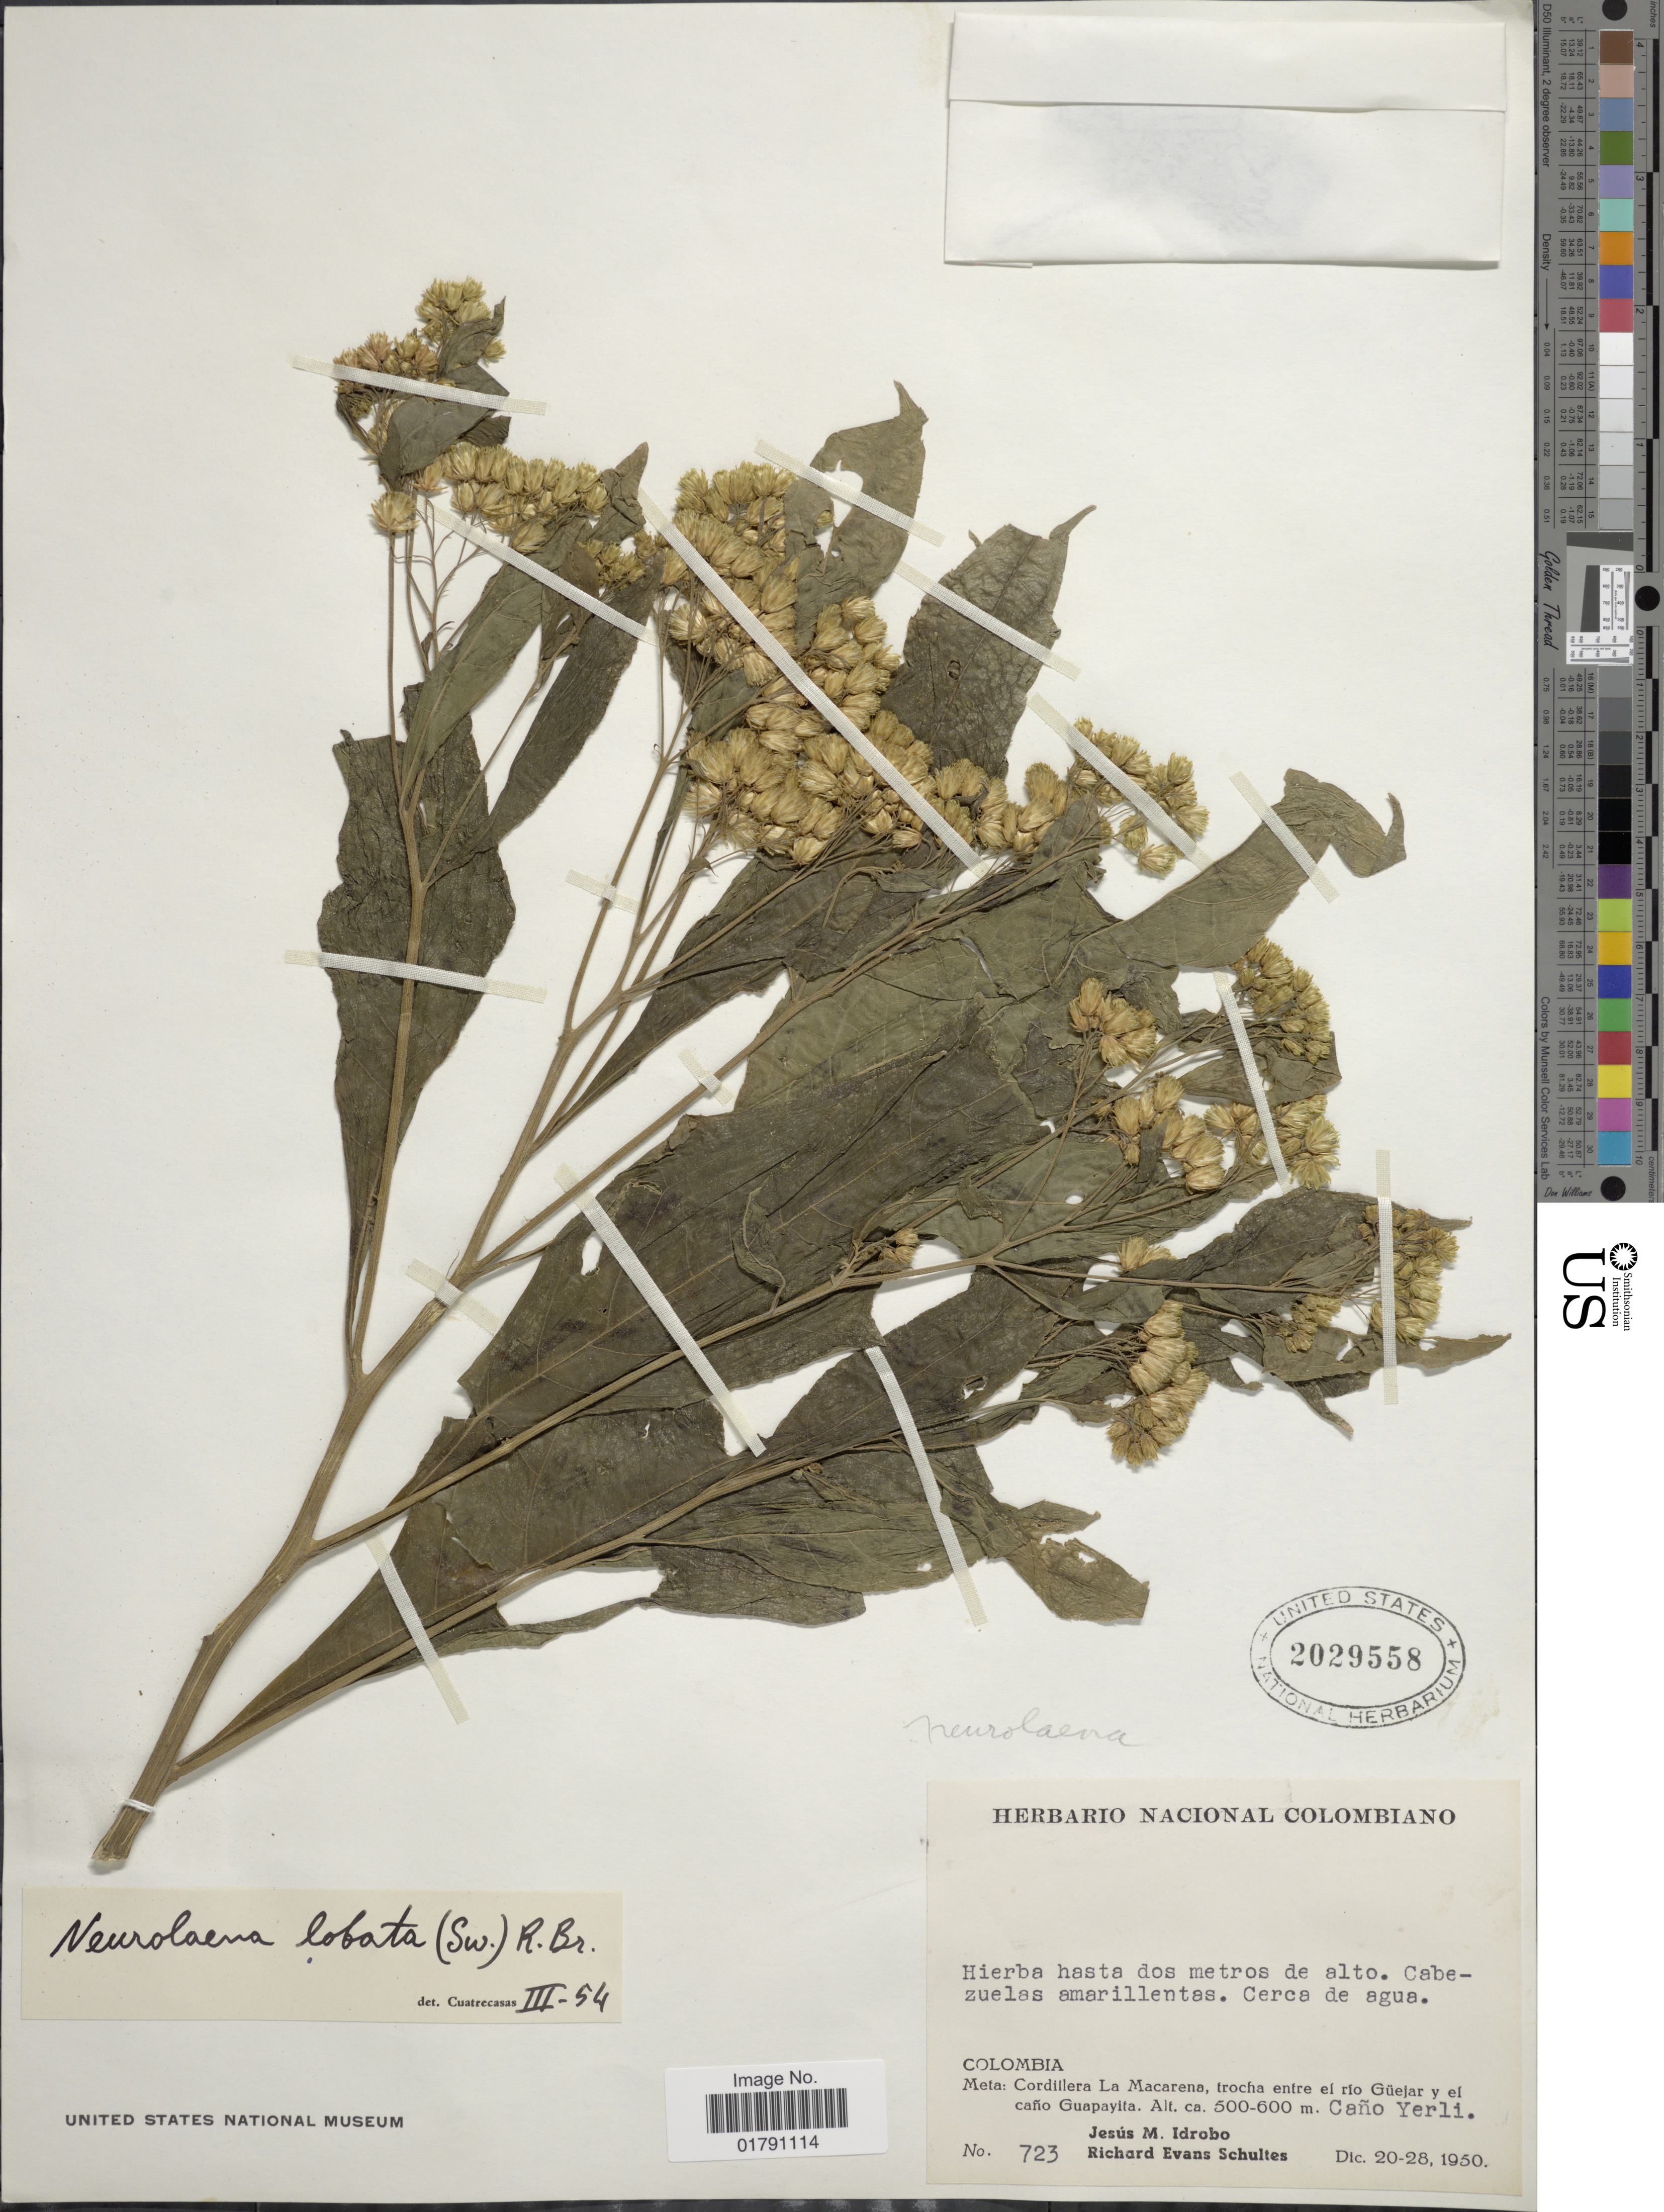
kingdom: Plantae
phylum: Tracheophyta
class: Magnoliopsida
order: Asterales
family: Asteraceae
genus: Neurolaena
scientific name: Neurolaena lobata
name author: (L.) R. Br. ex Cass.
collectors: J. M. Idrobo & R. E. Schultes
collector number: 723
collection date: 1950-12-20/1950-12-28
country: Colombia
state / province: Meta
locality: Cordillera La Macarena, trocha entre el rio Guejar y el cano Guapayita, Cano Yerli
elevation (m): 500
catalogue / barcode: US 2029558